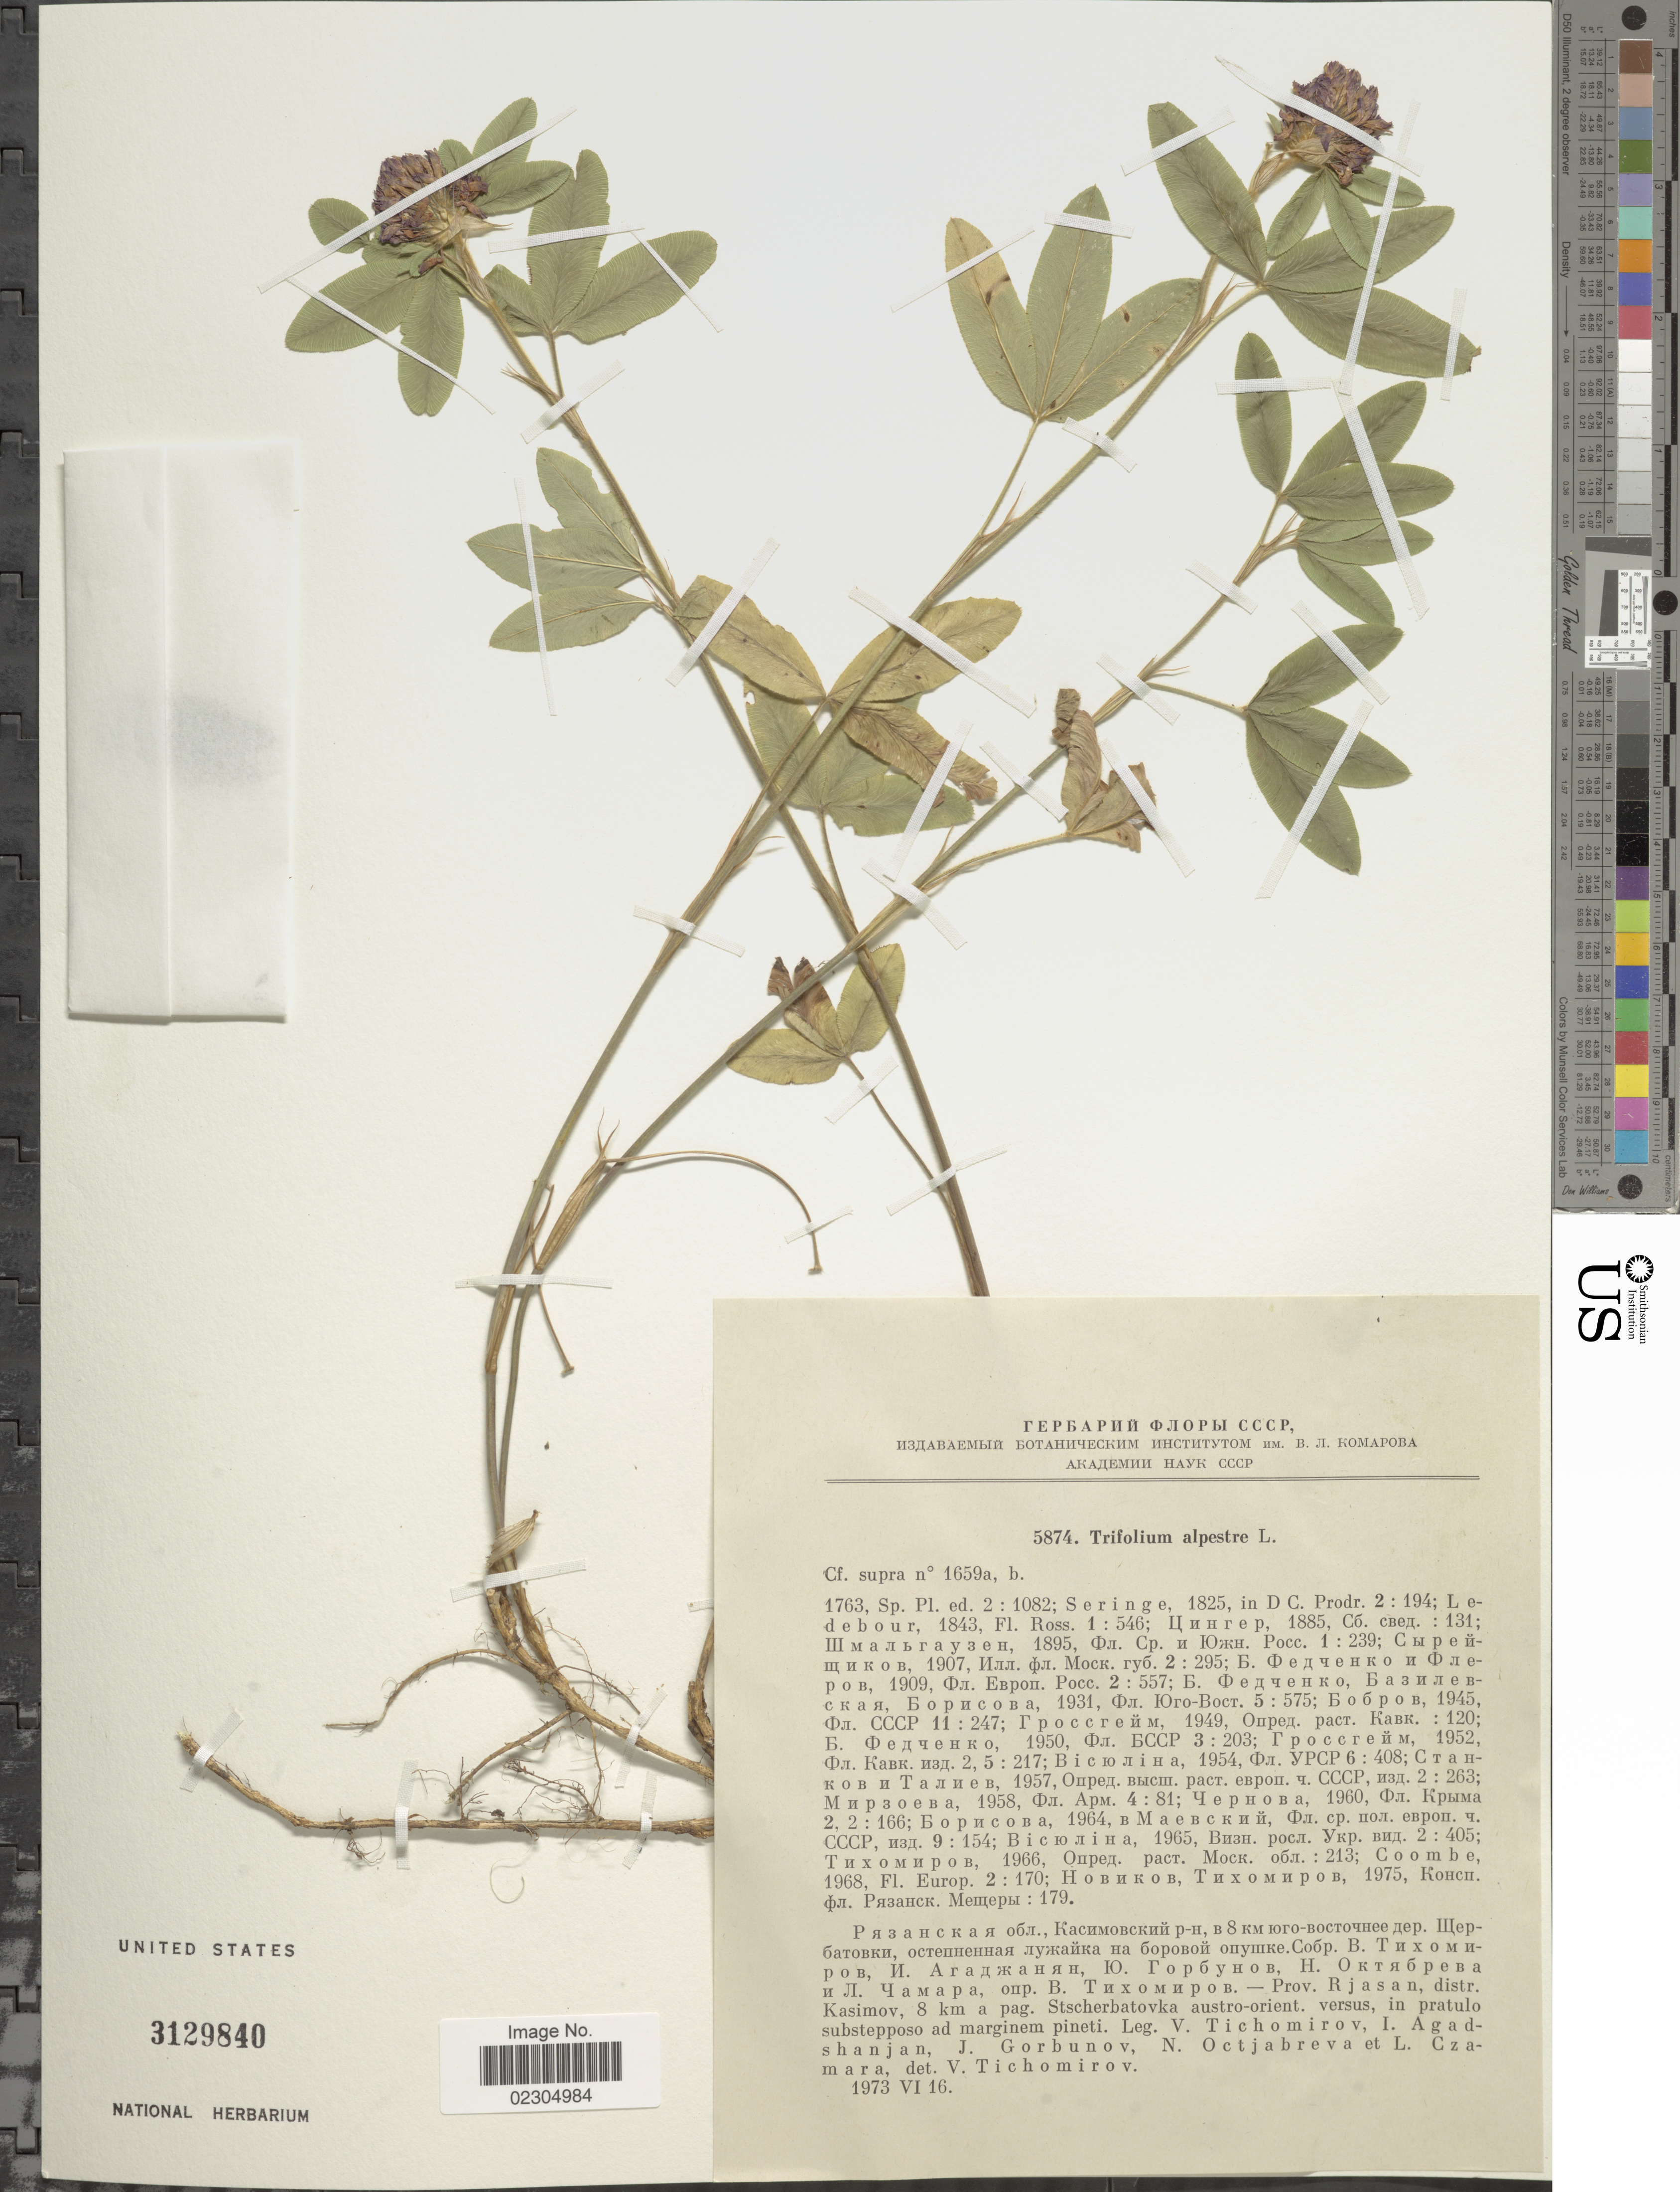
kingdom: Plantae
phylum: Tracheophyta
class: Magnoliopsida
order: Fabales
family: Fabaceae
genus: Trifolium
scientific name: Trifolium alpestre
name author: L.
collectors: V. Tichomirov, I. Agadshanjan, N. Gorbunov, N. Octjabreva & L. Czamara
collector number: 5874/1659a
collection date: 1973-06-16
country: Russian Federation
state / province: Ryazan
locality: Prov. Rjasan, distr. Kasimov, 8 km a pag. Stscherbatovka austro-orient.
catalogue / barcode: US 3129840